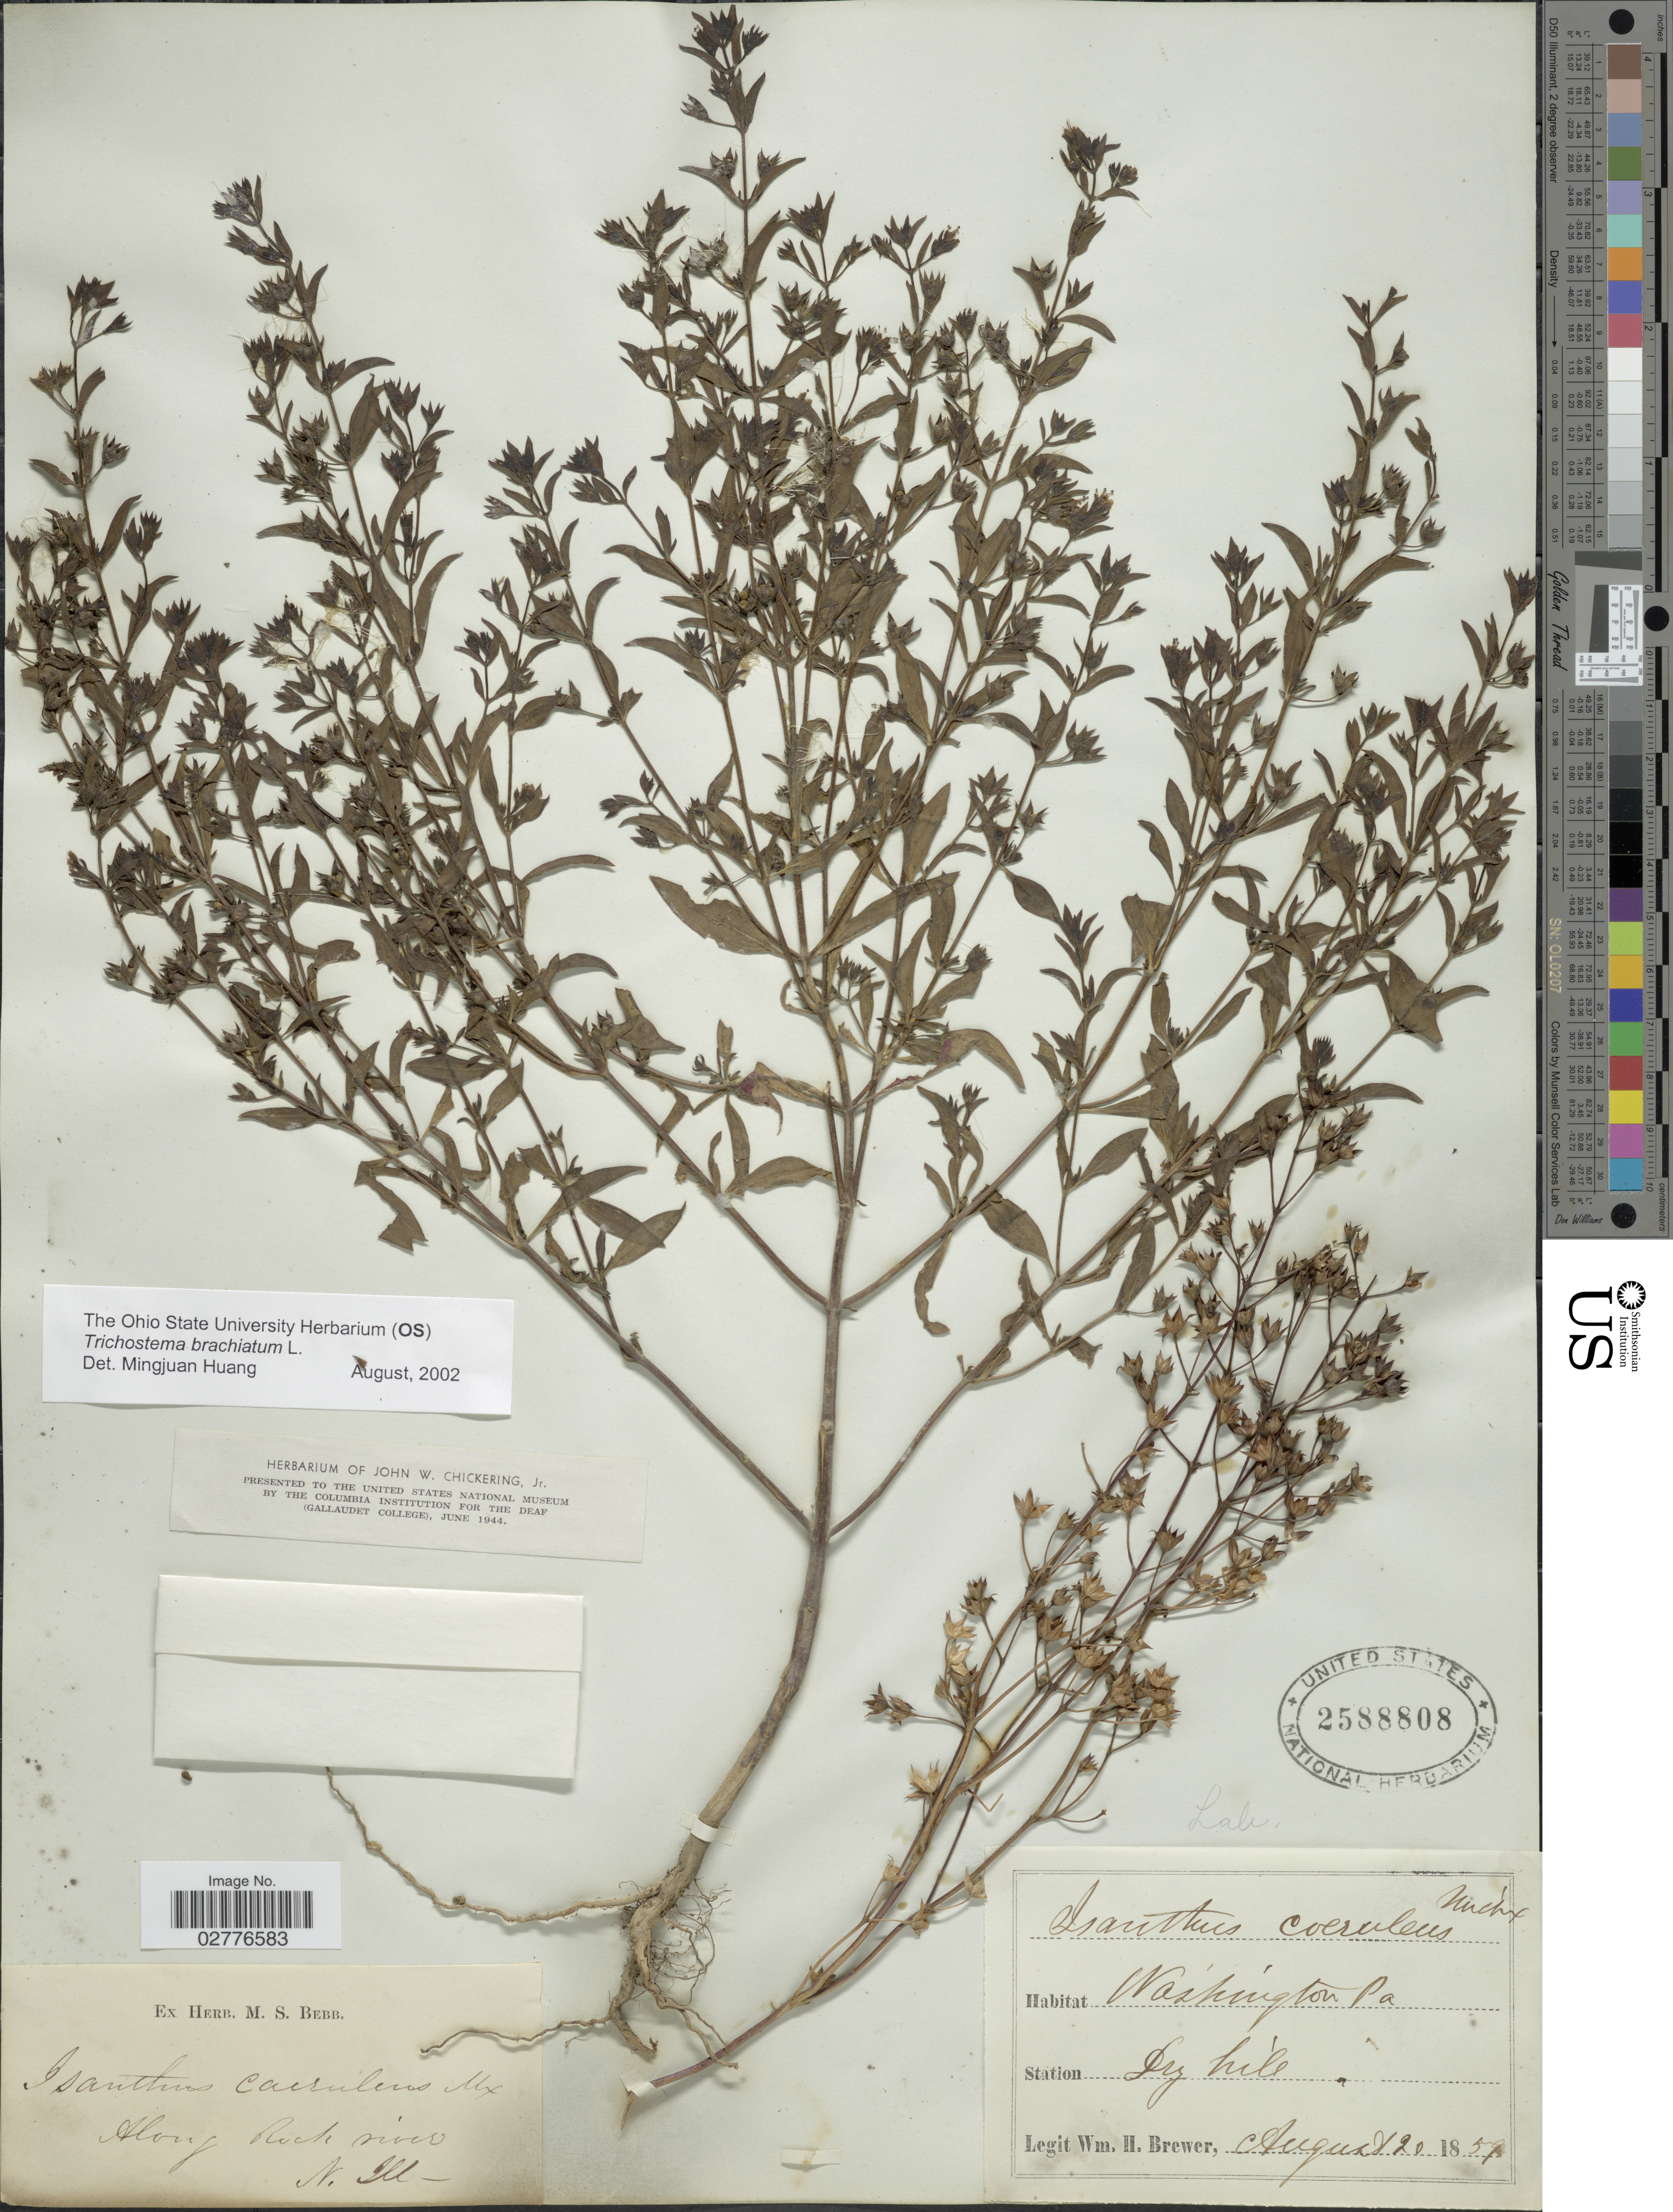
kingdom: Plantae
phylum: Tracheophyta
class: Magnoliopsida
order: Lamiales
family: Lamiaceae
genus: Trichostema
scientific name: Trichostema brachiatum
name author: L.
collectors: ex Herb. M. S. Bebb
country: United States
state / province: Illinois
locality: Along Rock river N. Ill.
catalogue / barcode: US 2588808-2